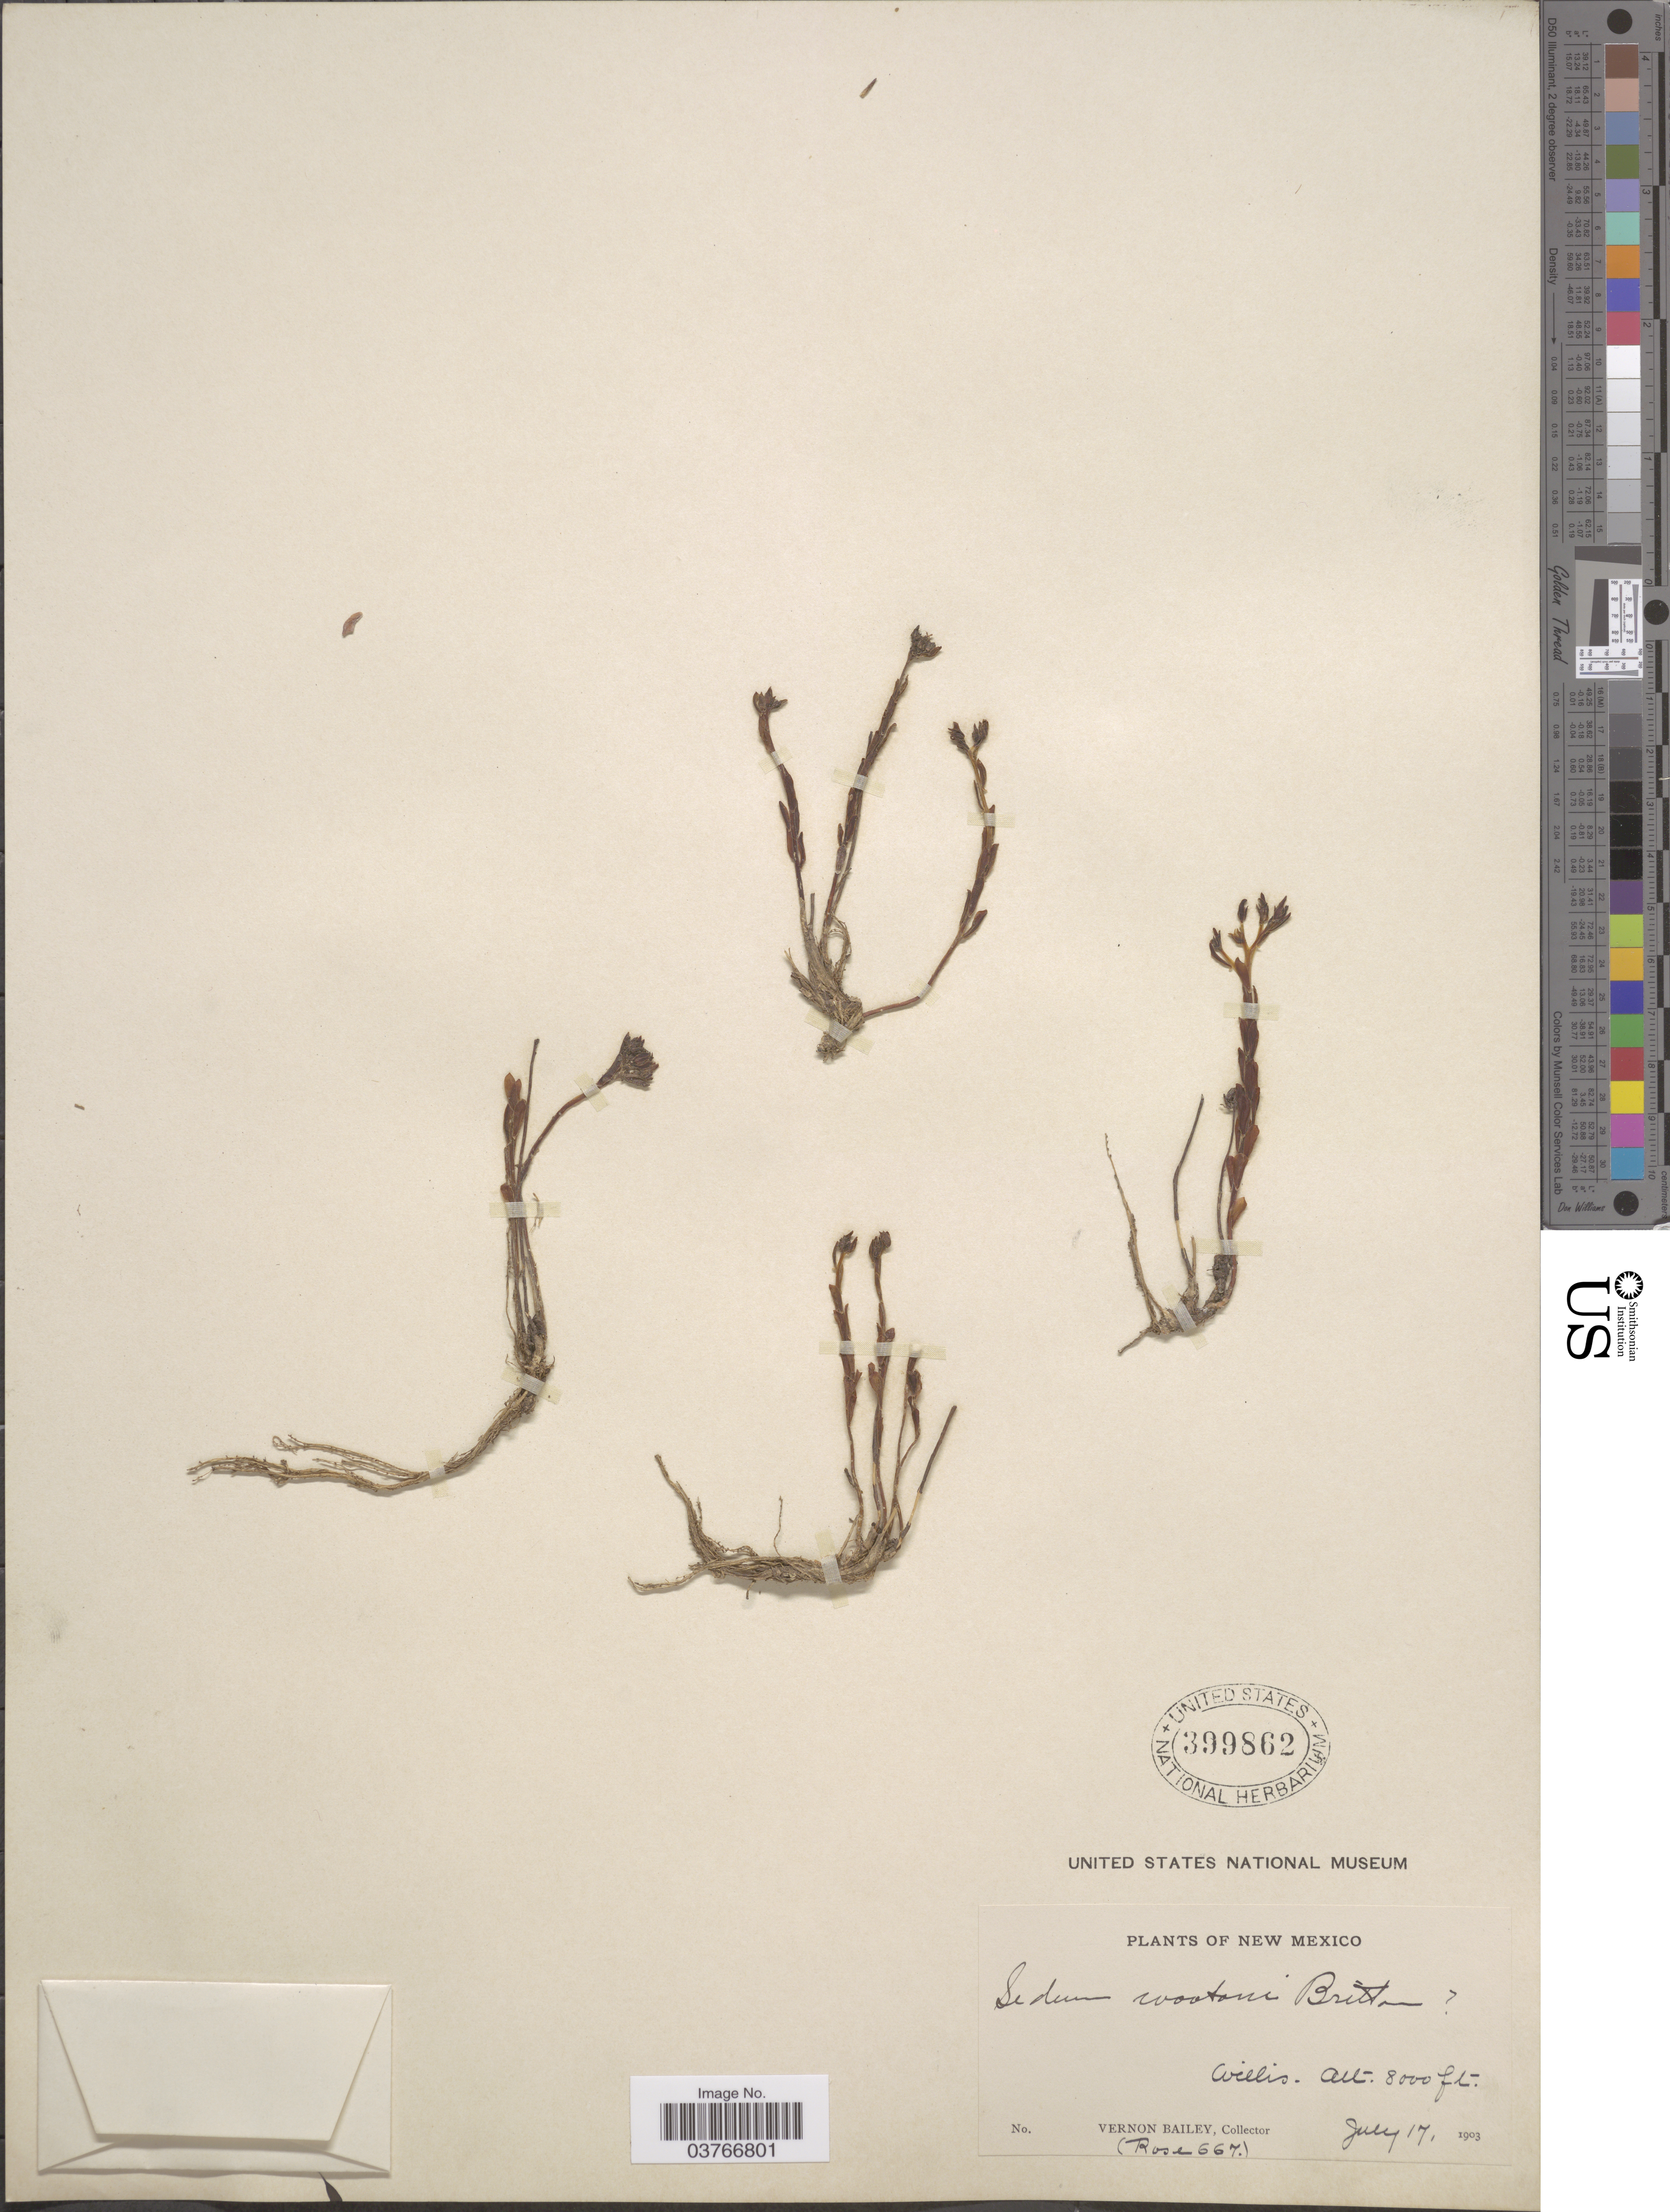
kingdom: Plantae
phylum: Tracheophyta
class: Magnoliopsida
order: Saxifragales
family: Crassulaceae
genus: Sedum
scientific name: Sedum wootonii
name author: Britton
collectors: V. O. Bailey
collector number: (Rose 667.)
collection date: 1903-07-17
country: United States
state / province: New Mexico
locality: Willis.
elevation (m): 2438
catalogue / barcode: US 399862